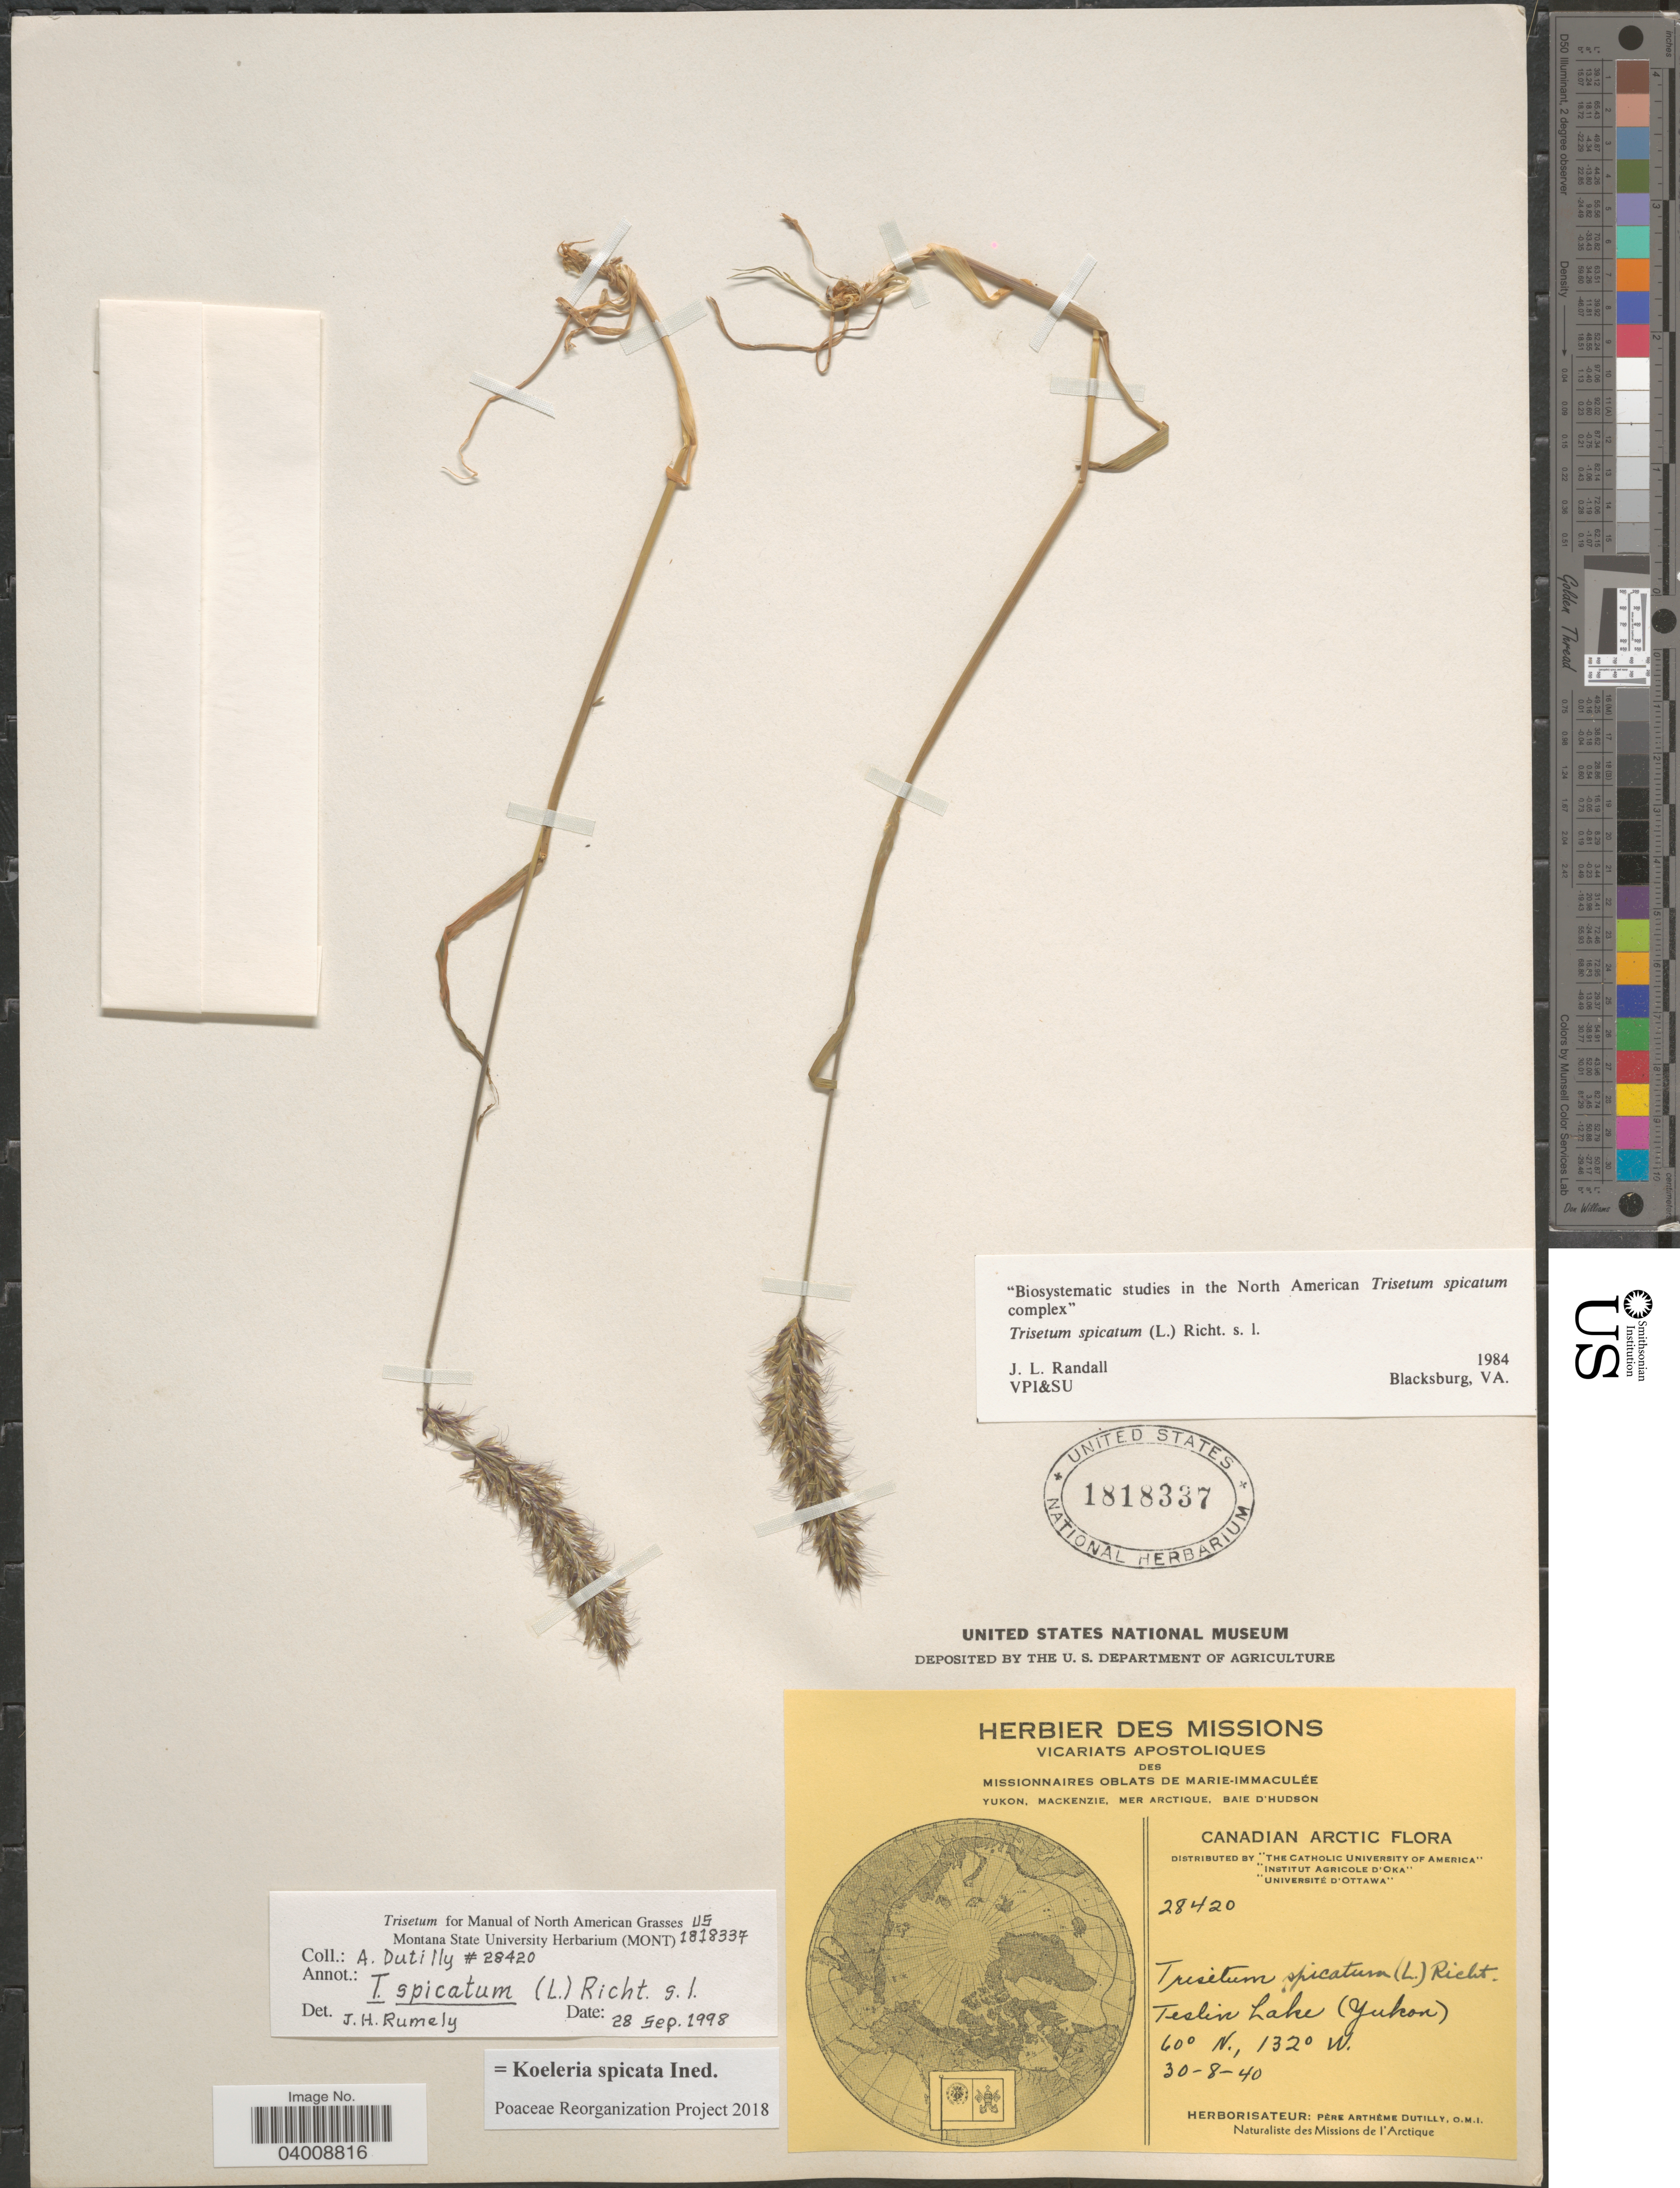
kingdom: Plantae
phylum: Tracheophyta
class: Liliopsida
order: Poales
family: Poaceae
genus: Koeleria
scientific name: Koeleria spicata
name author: (L.) Barberá et al.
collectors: ex Herb. Pêre Arthême Dutilly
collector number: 28420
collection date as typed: Transcribed d/m/y: 30/8/40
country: Canada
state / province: Yukon Territory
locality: Canadian Arctic. Teslin Lake (Yukon).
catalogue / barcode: US 1818337